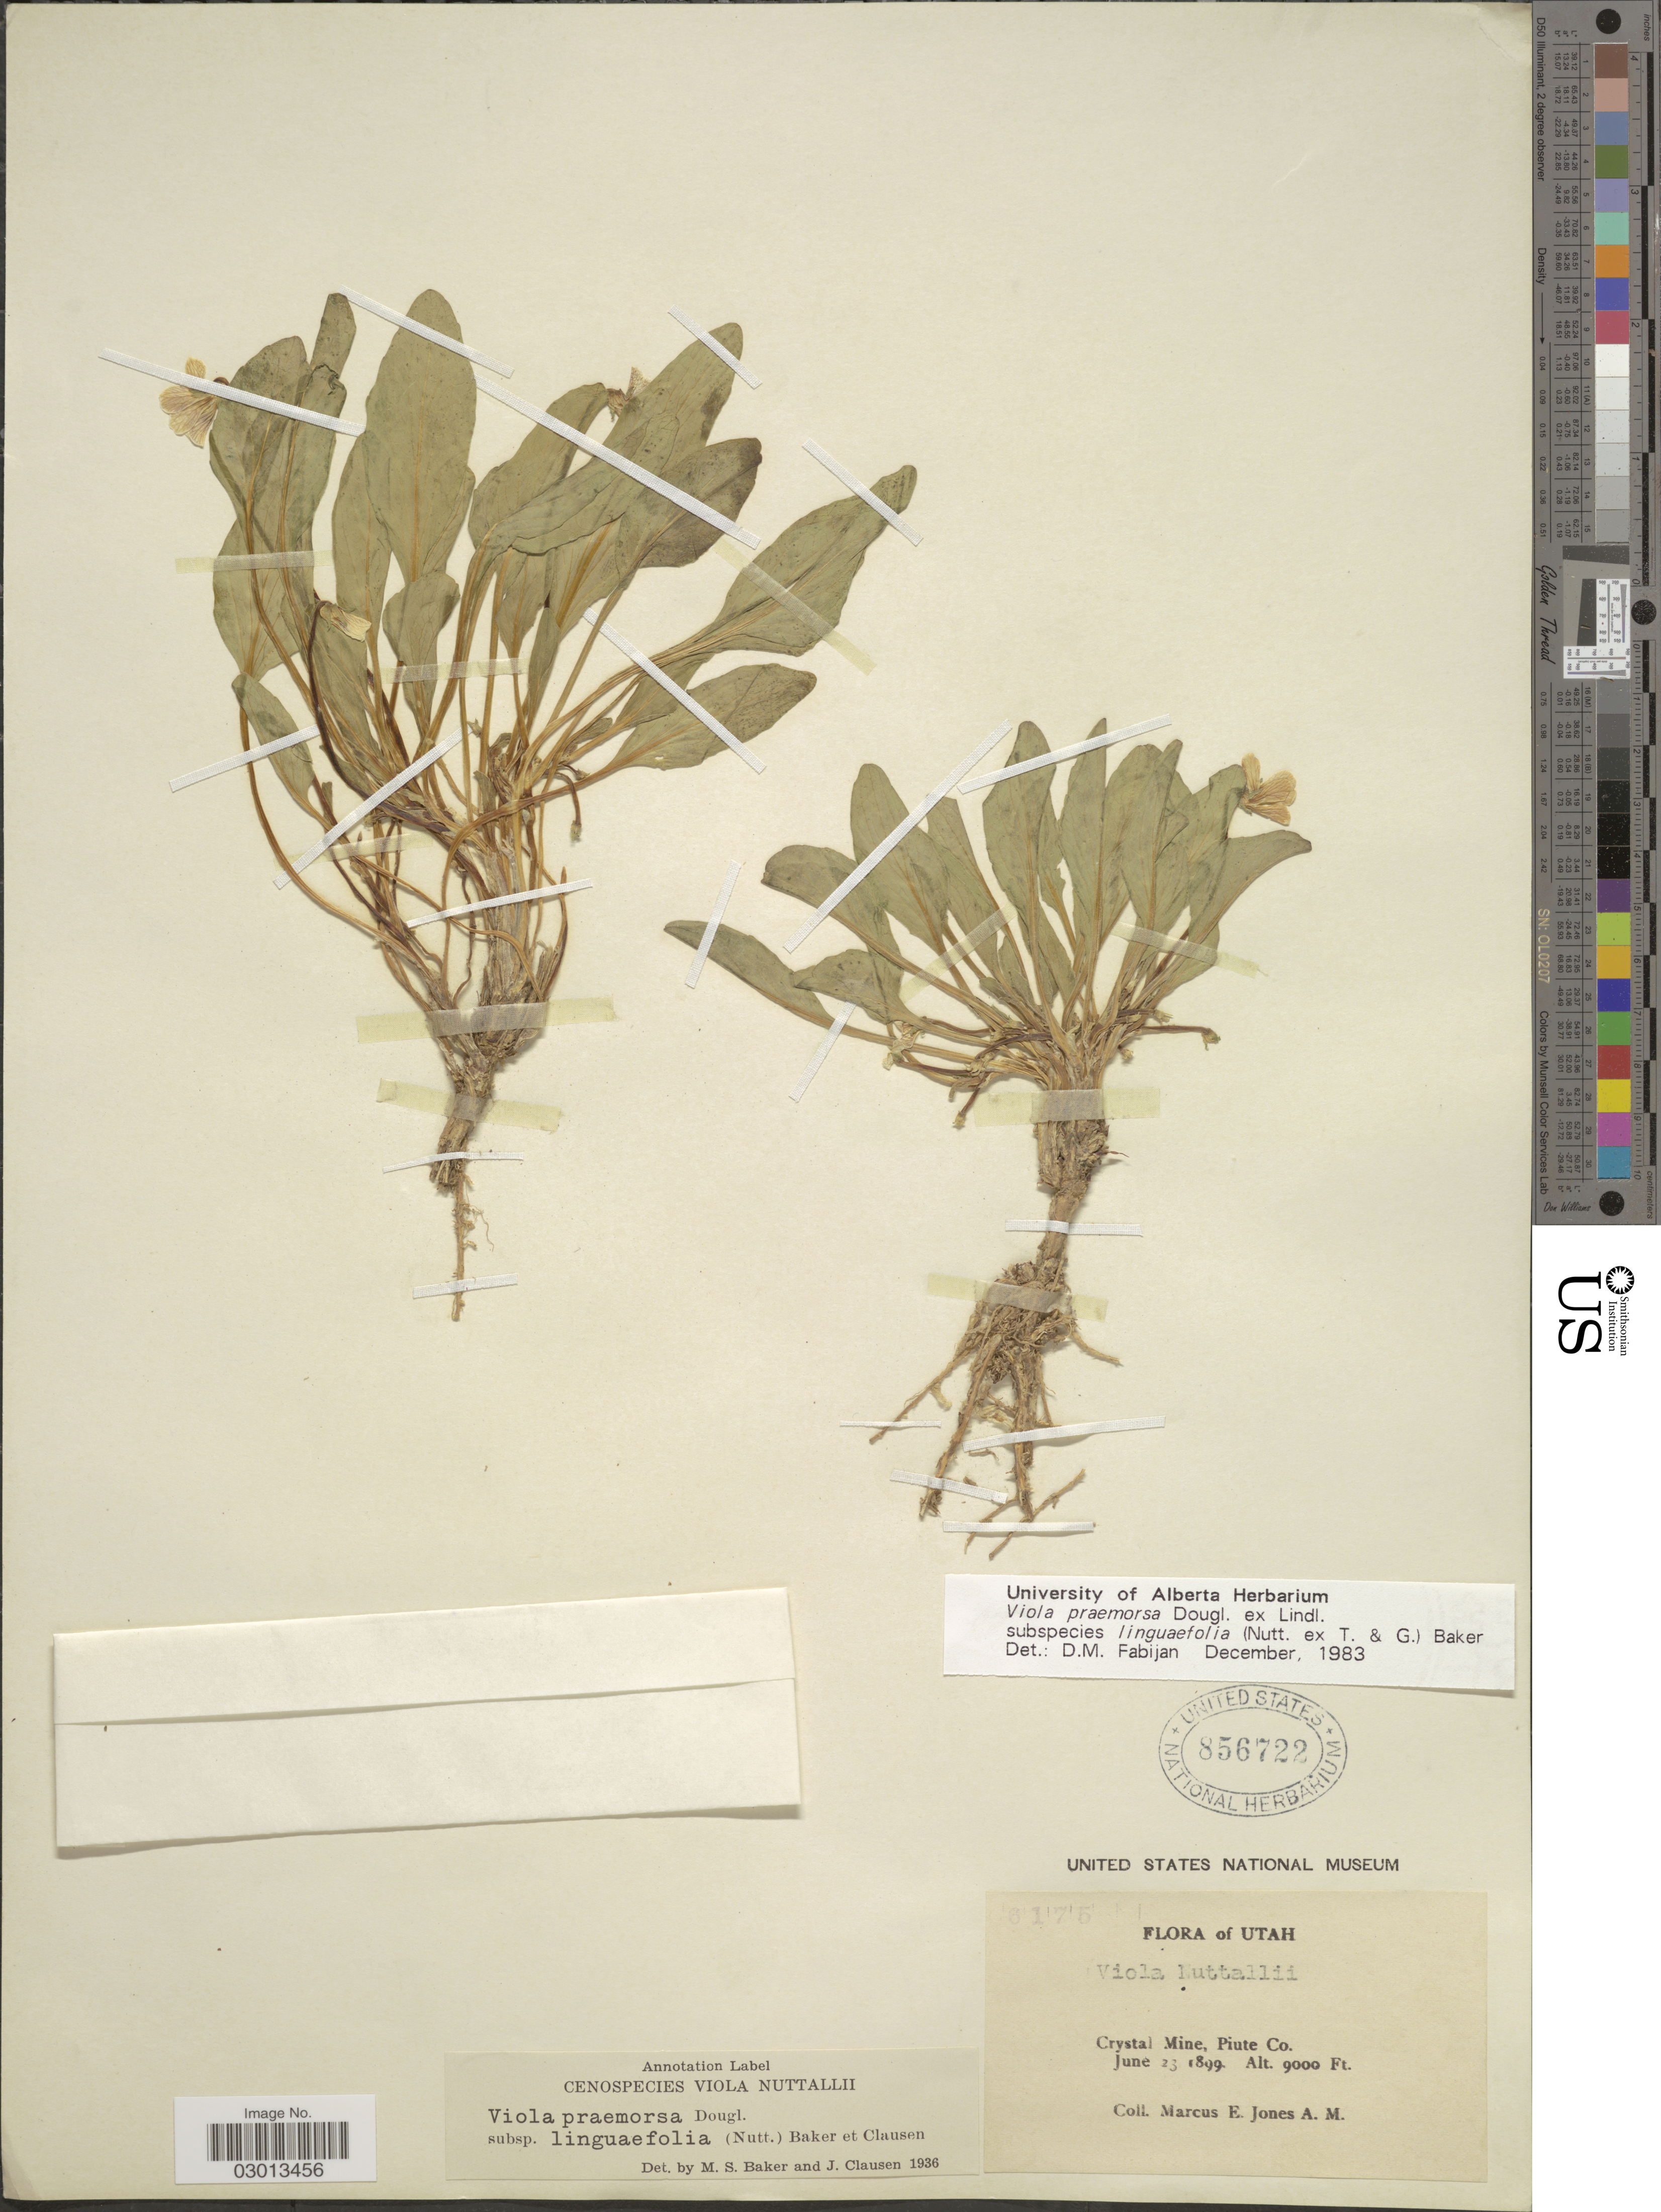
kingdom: Plantae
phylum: Tracheophyta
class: Magnoliopsida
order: Malpighiales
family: Violaceae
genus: Viola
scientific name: Viola praemorsa subsp. linguifolia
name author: (Nutt.) M.S. Baker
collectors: M. E. Jones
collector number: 3175*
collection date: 1899-06-23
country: United States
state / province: Utah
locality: Crystal Mine, Piute Co.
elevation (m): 2743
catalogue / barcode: US 856722